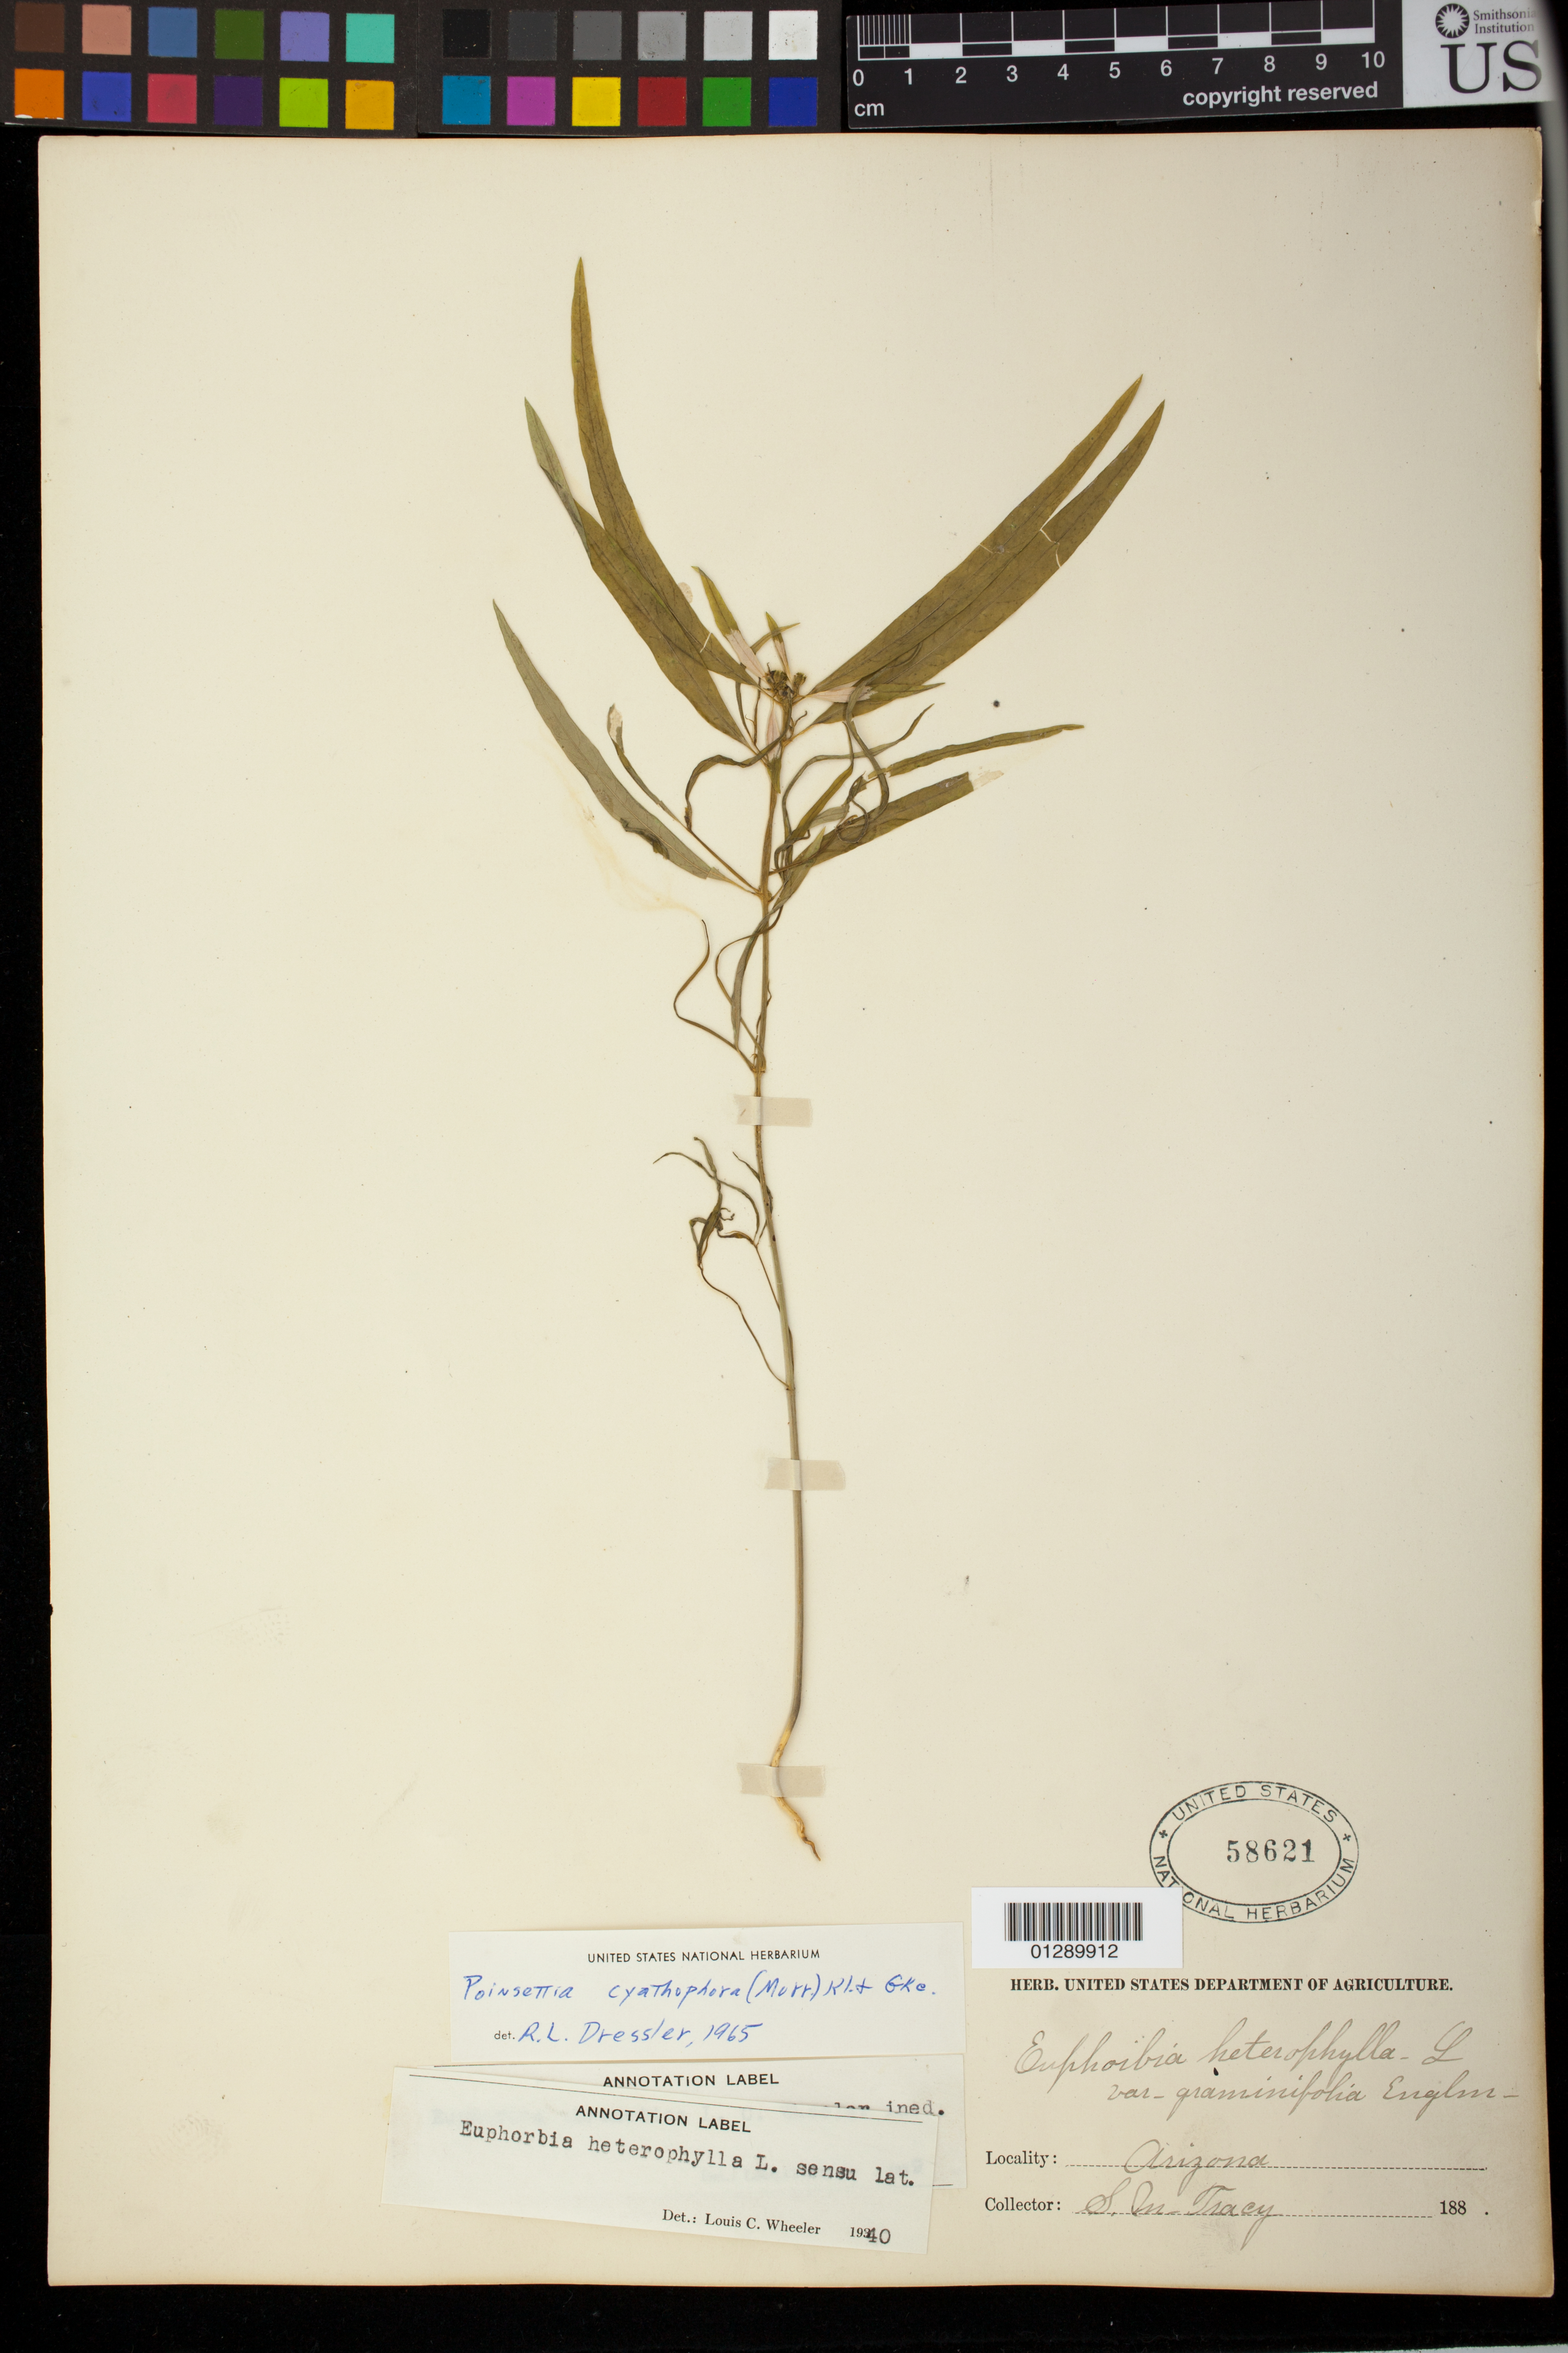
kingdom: Plantae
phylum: Tracheophyta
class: Magnoliopsida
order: Malpighiales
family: Euphorbiaceae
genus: Euphorbia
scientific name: Euphorbia heterophylla var. cyathophora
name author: (Murr.) Griseb.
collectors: S. M. Tracy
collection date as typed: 188-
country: United States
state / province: Arizona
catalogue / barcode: US 58621